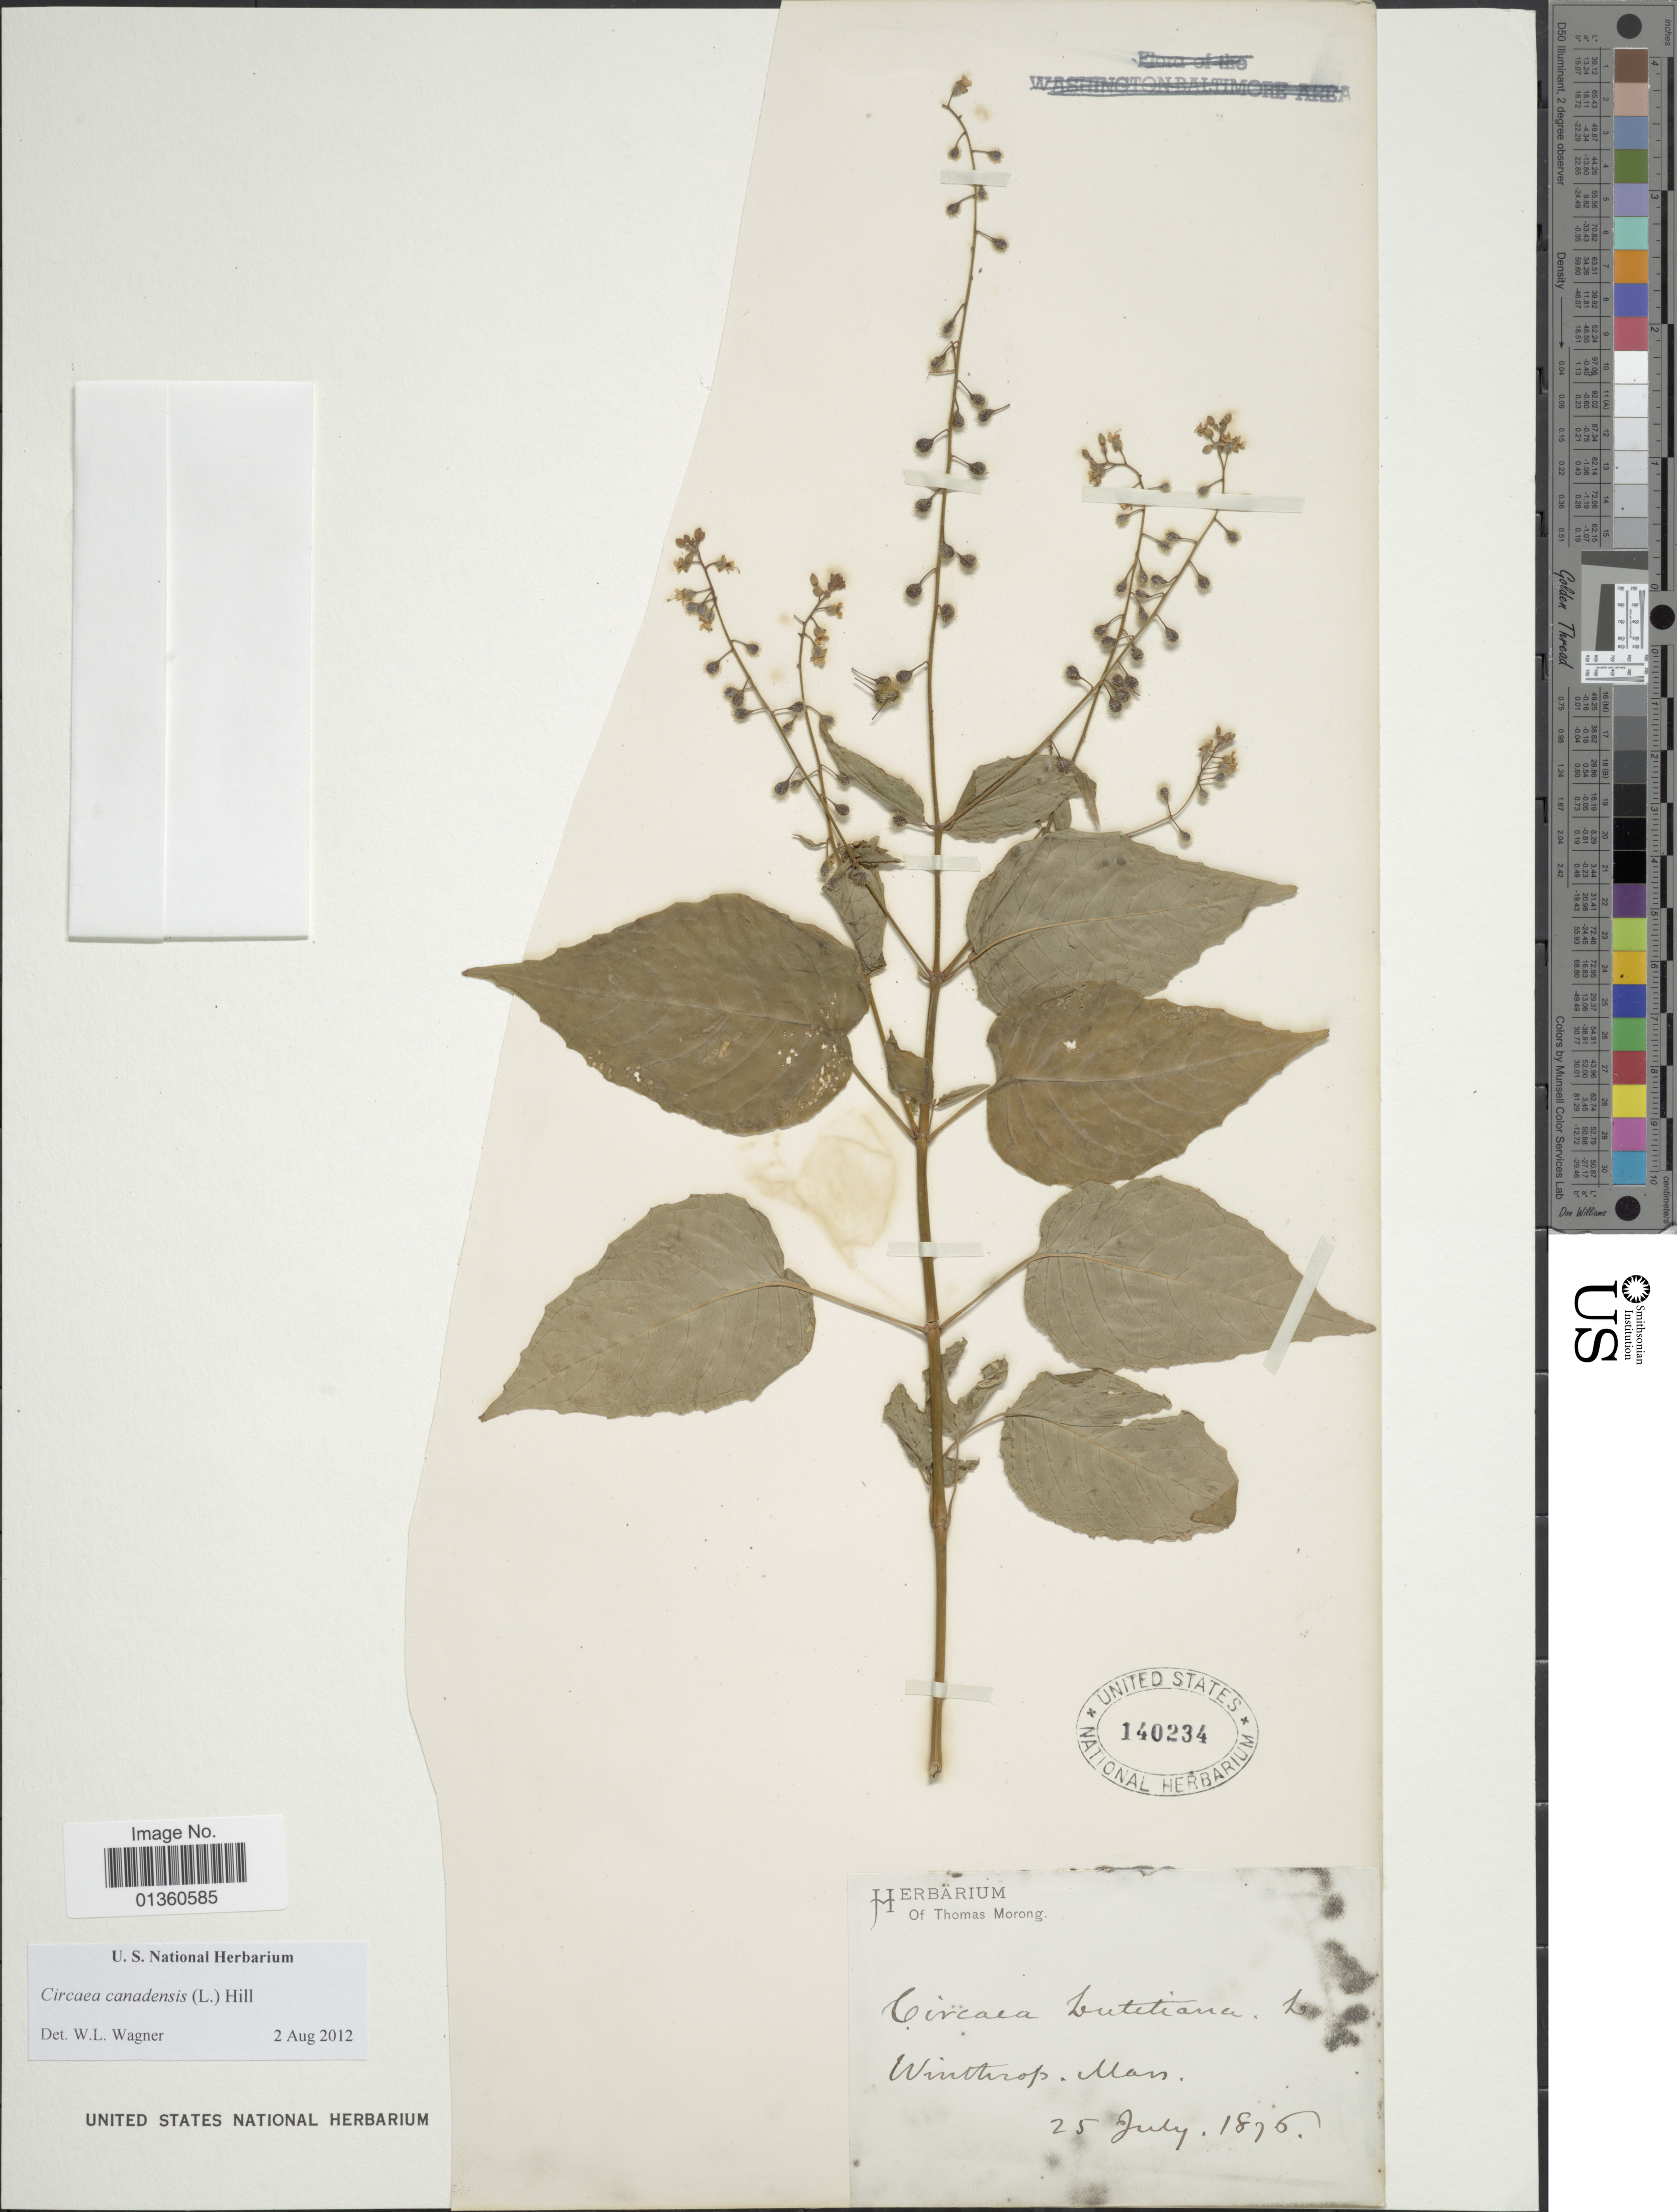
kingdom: Plantae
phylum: Tracheophyta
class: Magnoliopsida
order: Myrtales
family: Onagraceae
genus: Circaea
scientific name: Circaea canadensis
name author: (L.) Hill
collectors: ex herb. T. Morong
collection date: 1876-07-25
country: United States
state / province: Massachusetts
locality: Winthrop,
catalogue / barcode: US 140234